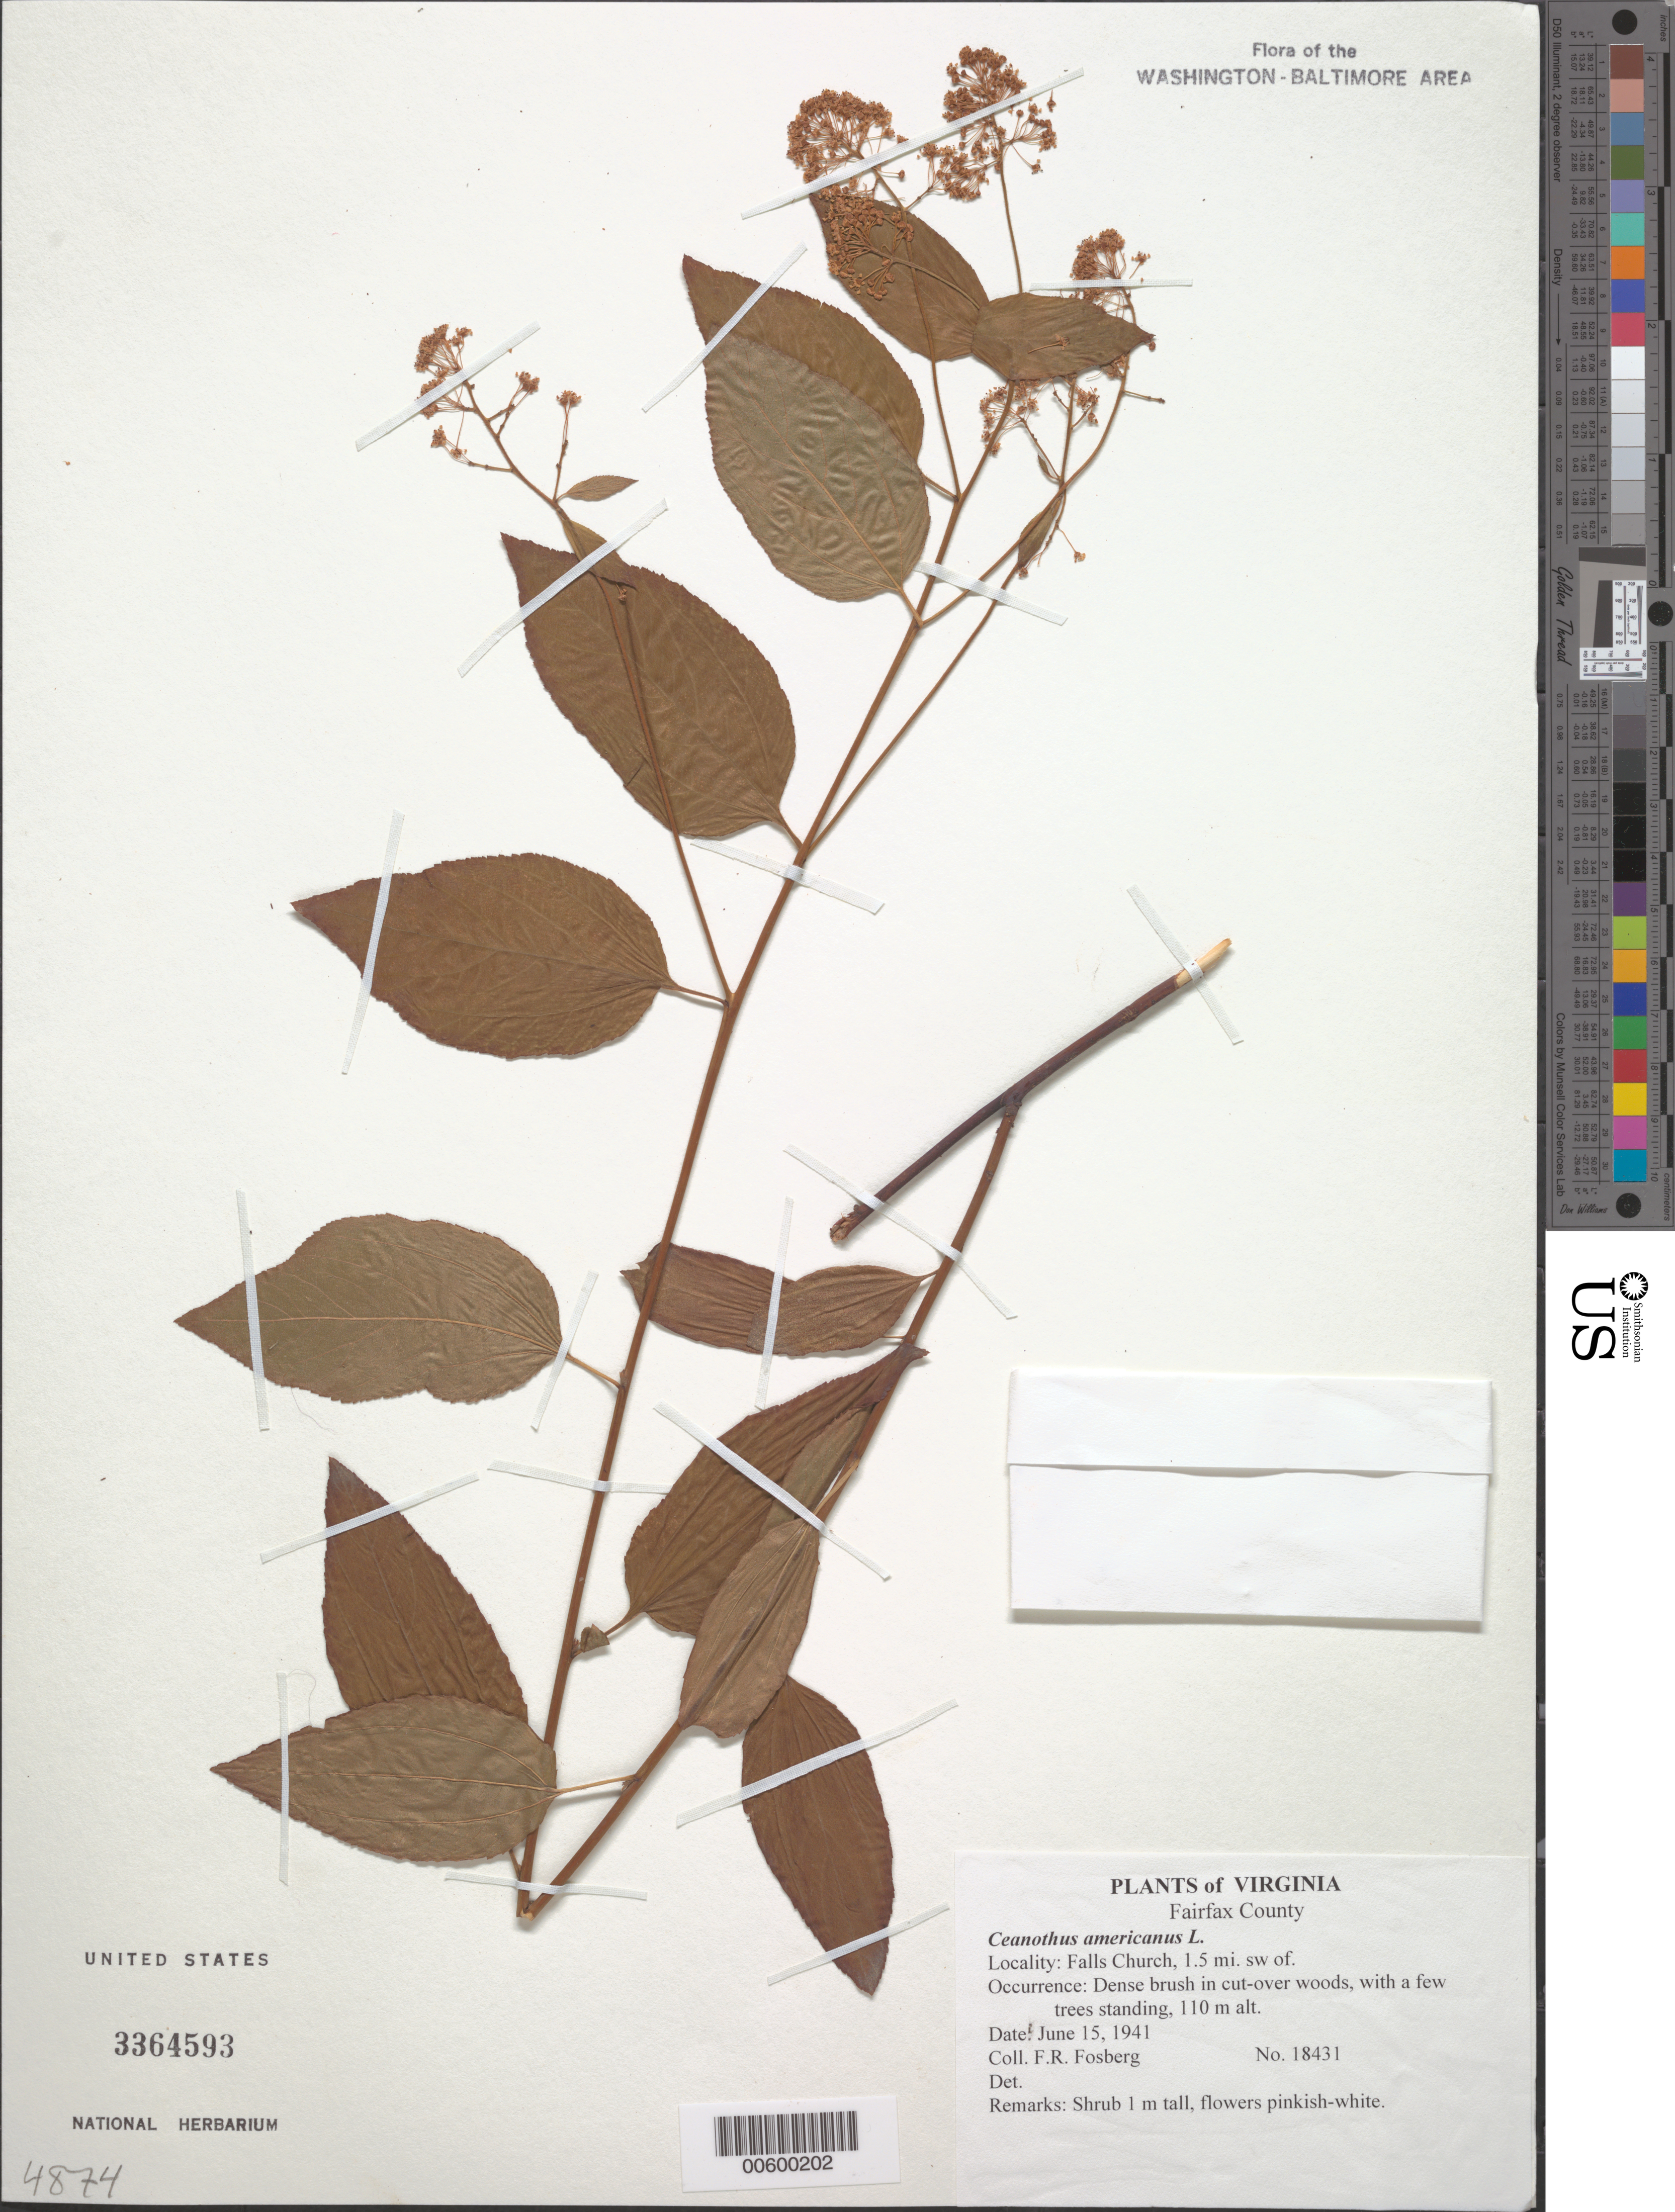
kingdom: Plantae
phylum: Tracheophyta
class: Magnoliopsida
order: Rosales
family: Rhamnaceae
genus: Ceanothus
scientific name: Ceanothus americanus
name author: L.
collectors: F. R. Fosberg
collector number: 18431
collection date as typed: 15 Jun 1941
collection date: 1941-06-15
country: United States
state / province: Virginia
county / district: Fairfax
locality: Falls Church, 1.5 mi. SW of.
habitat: Dense brush in cut-over woods, with a few trees standing, 110 m alt.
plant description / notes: Common name: New Jersey Tea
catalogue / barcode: US 3364593